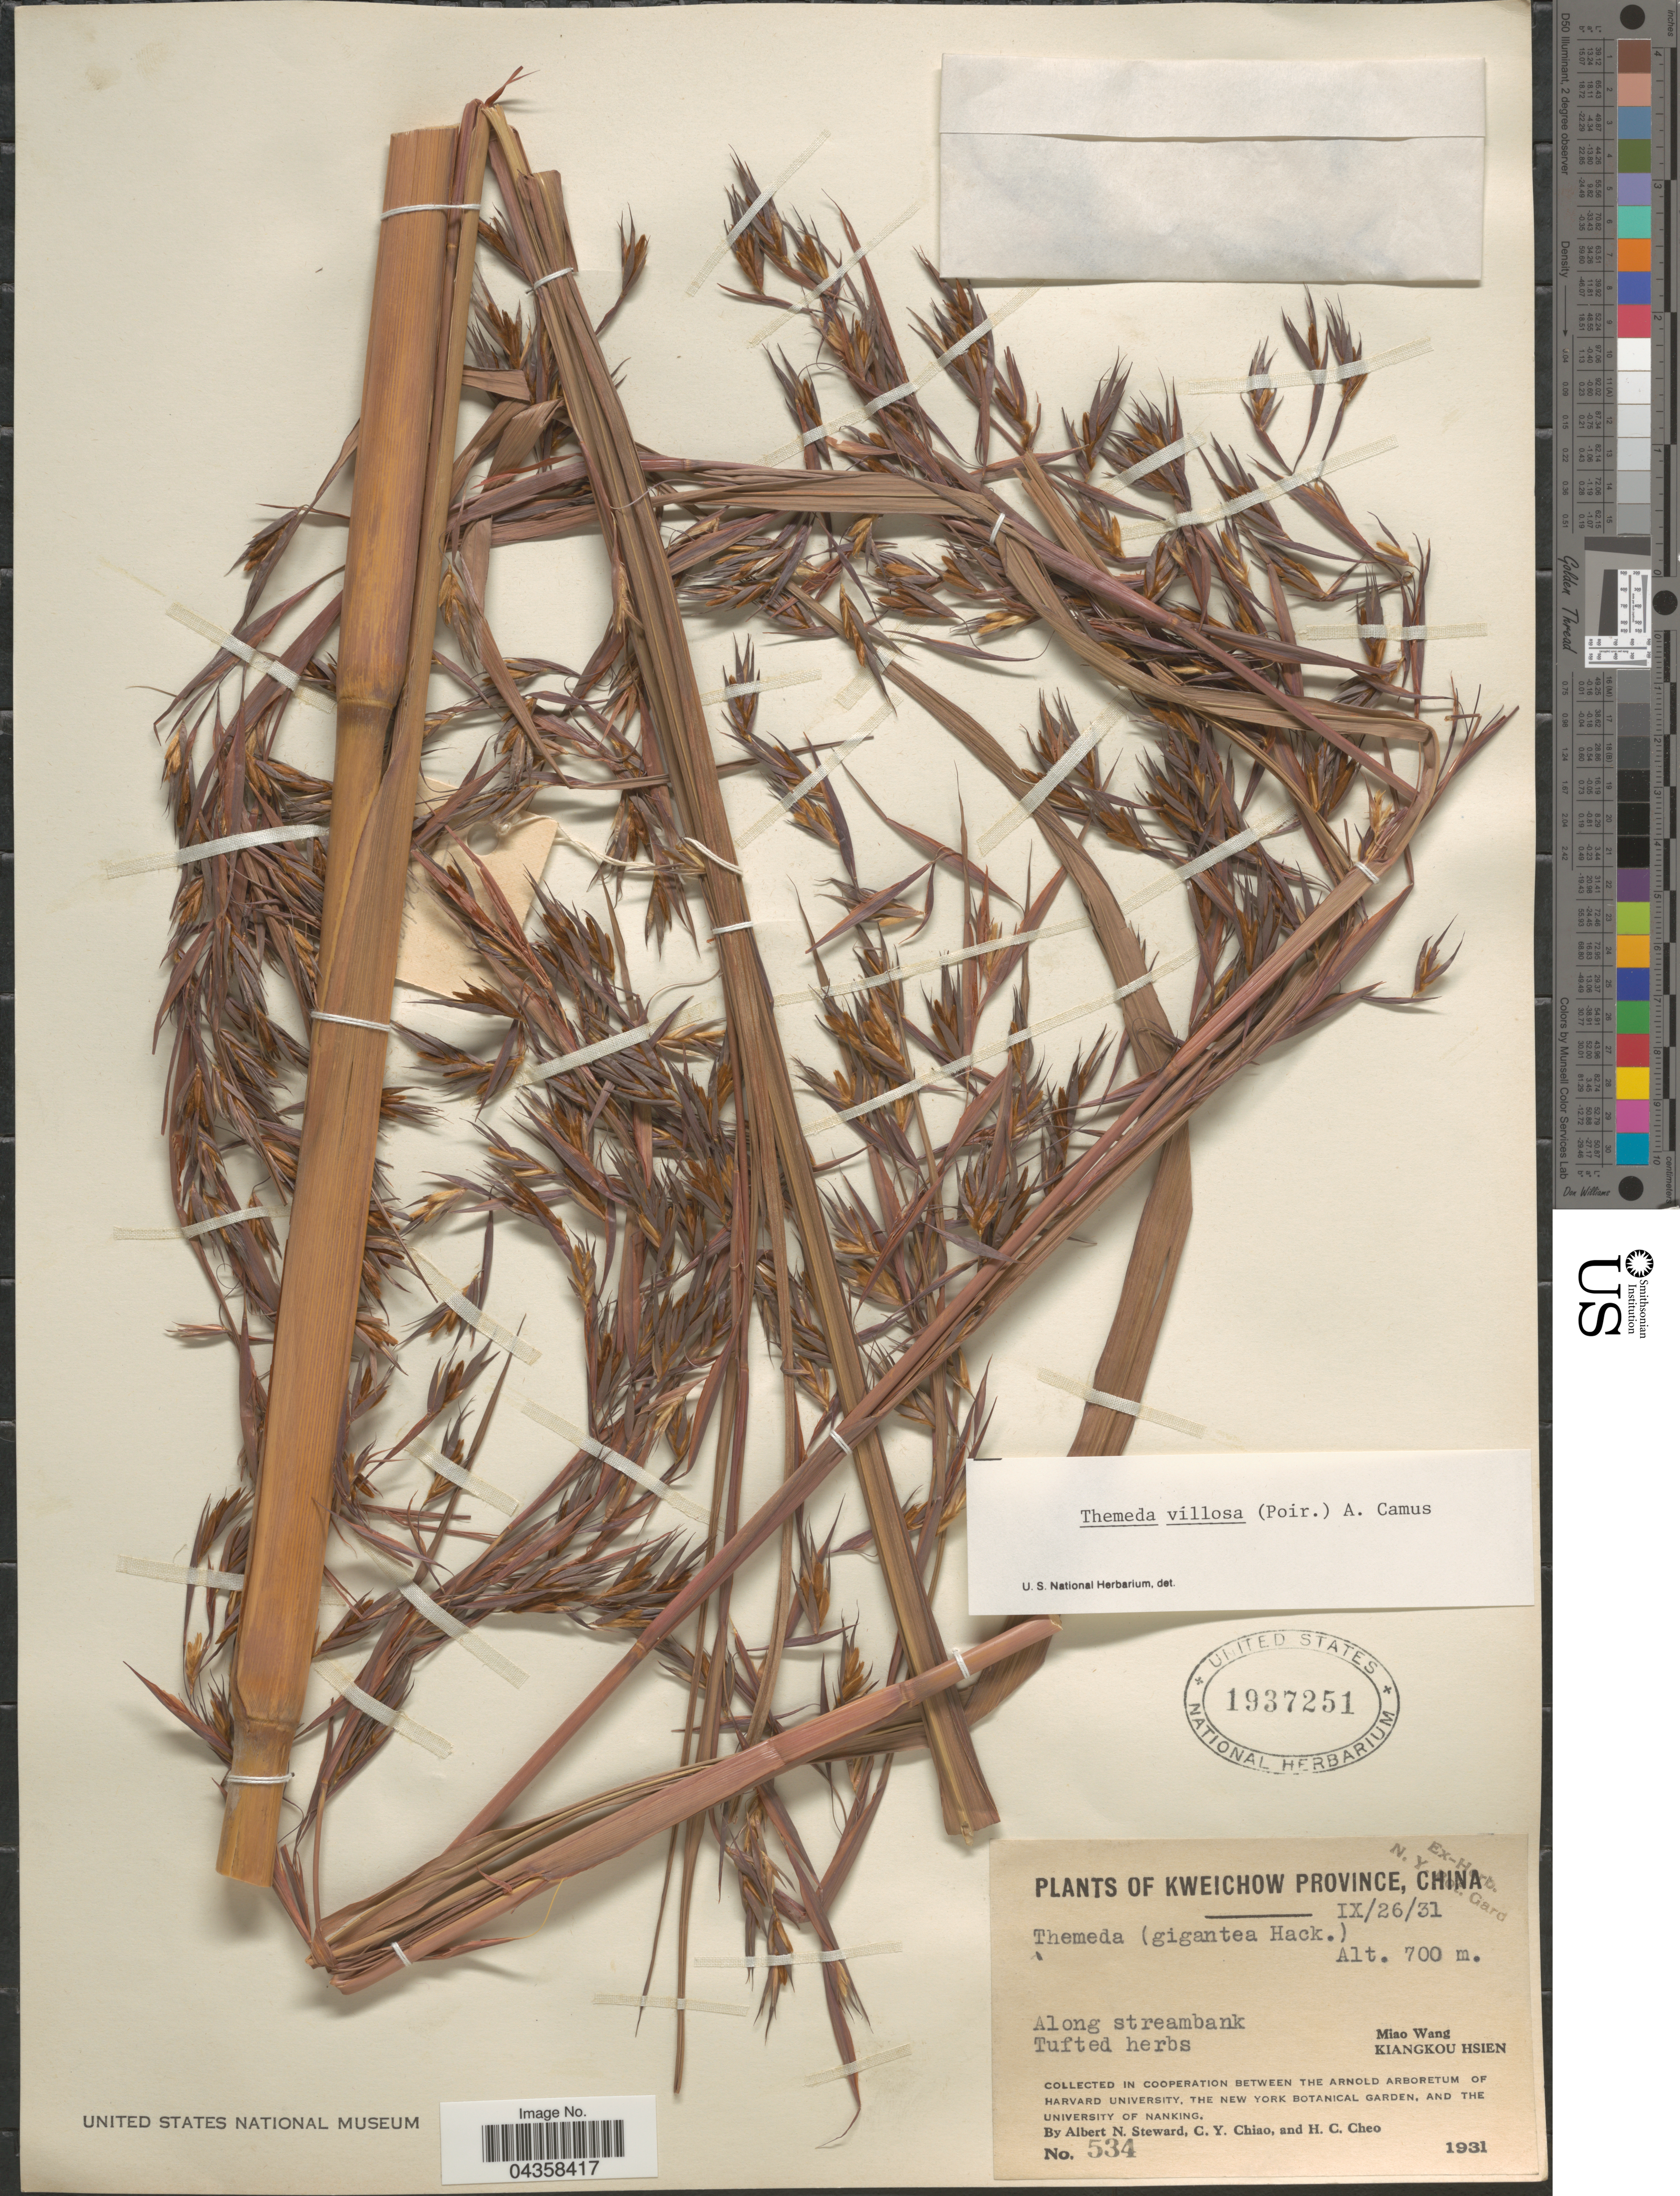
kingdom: Plantae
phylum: Tracheophyta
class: Liliopsida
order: Poales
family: Poaceae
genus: Themeda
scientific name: Themeda villosa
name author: (Lam.) A. Camus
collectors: A. N. Steward, C. Y. Chiao & H. Cheo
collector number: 534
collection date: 1931-09-26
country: China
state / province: Guizhou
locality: Kweichow Province. Along streambank. Miao Wang Kiangkou Hsien.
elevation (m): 700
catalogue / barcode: US 1937251